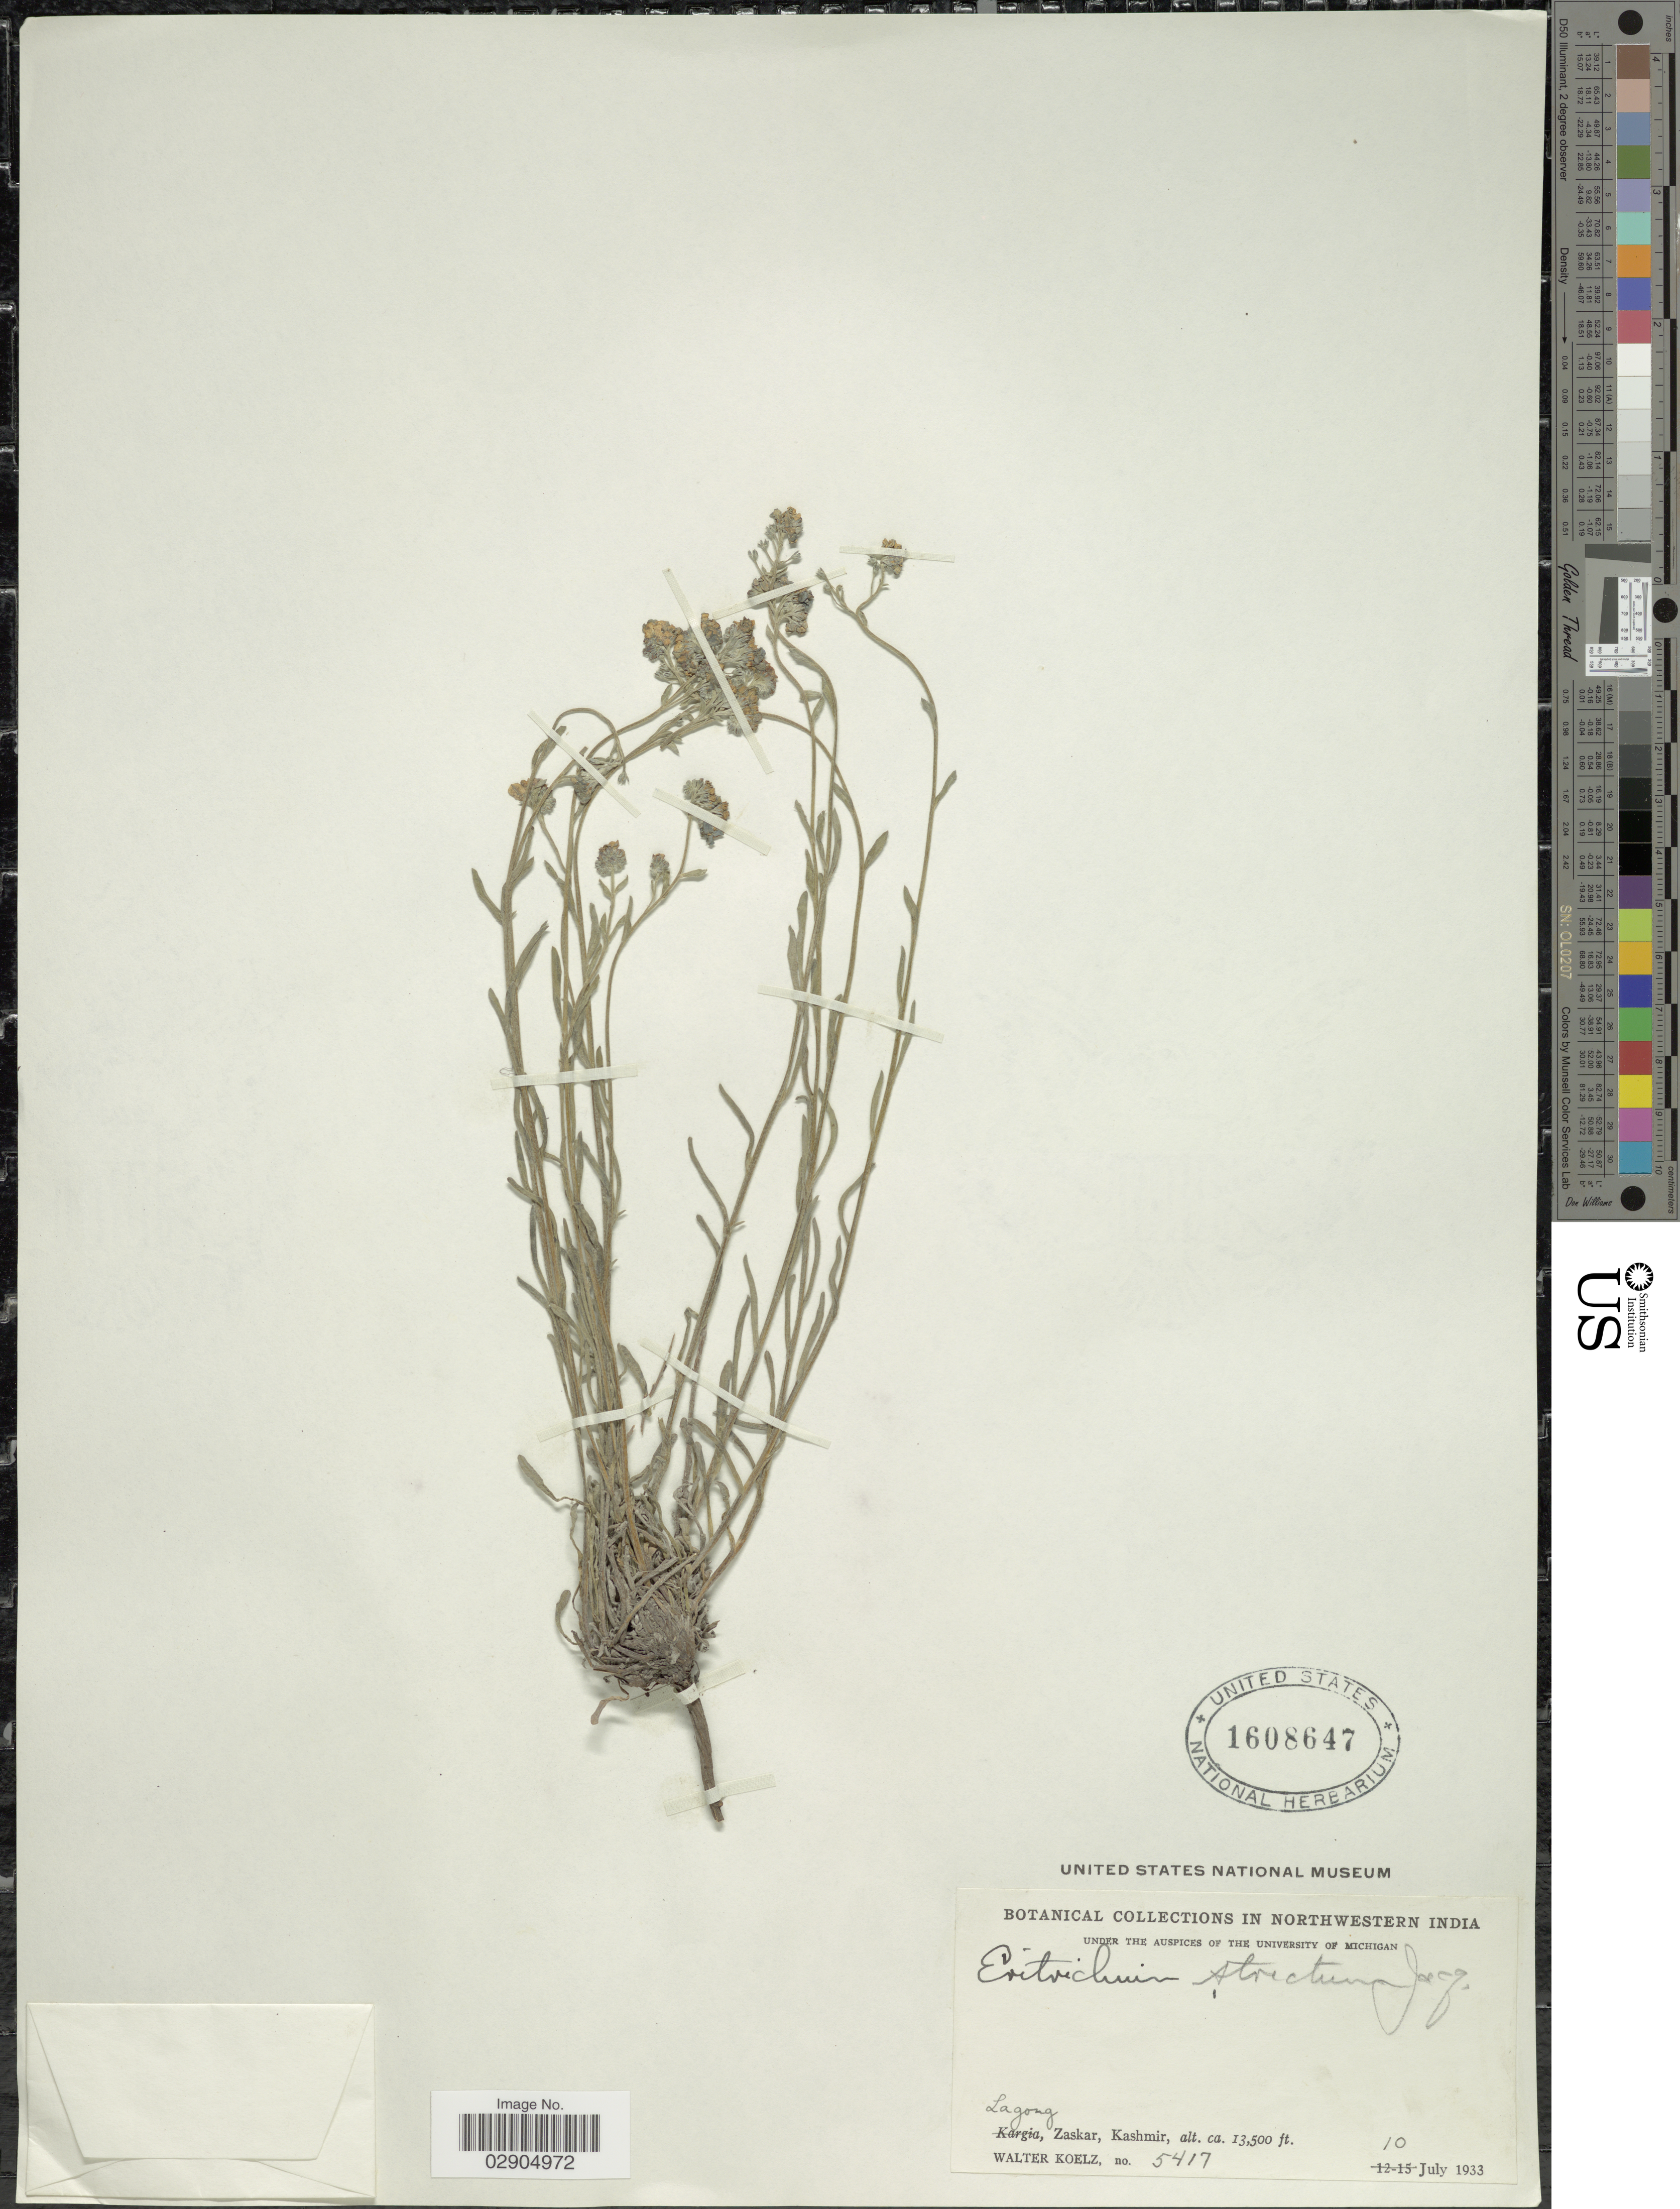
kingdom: Plantae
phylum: Tracheophyta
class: Magnoliopsida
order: Boraginales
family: Boraginaceae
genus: Eritrichium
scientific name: Eritrichium strictum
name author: Decne.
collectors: W. N. Koelz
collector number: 5417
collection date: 1933-07-10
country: India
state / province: Jammu and Kashmir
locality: Northwestern India. Lagong, Zaskar, Kashmir.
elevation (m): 4115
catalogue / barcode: US 1608647